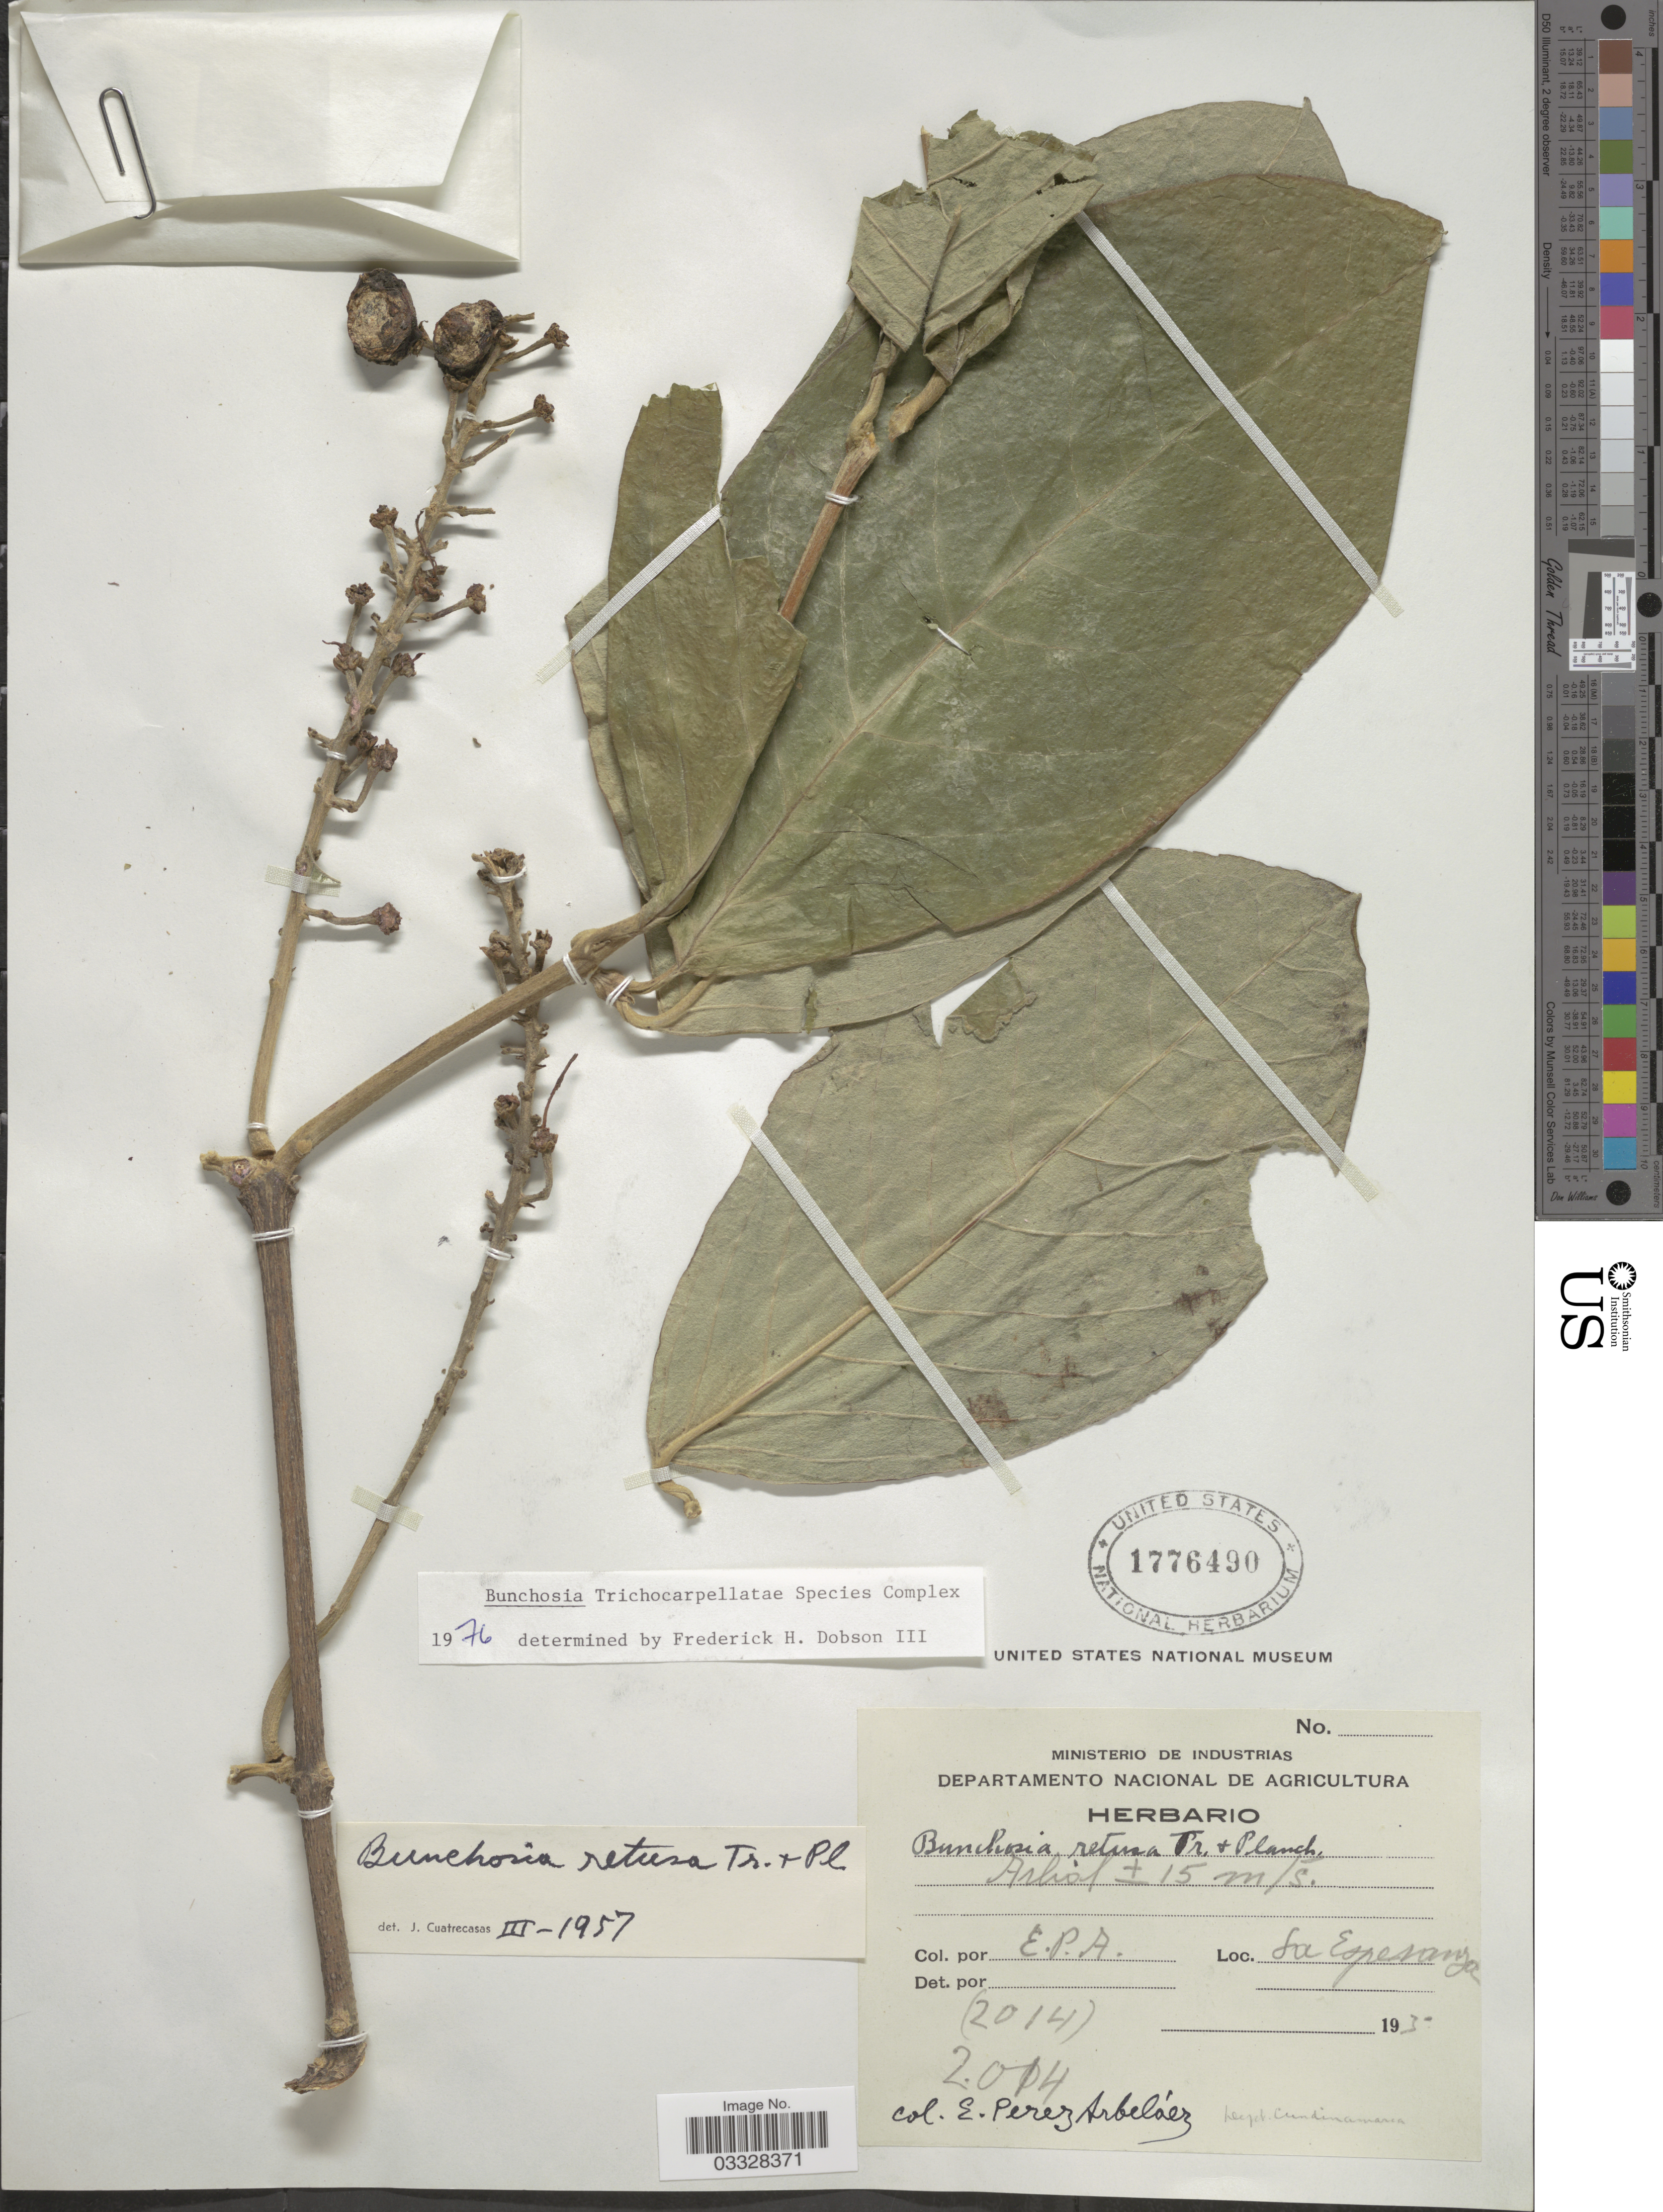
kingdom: Plantae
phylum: Tracheophyta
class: Magnoliopsida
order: Malpighiales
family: Malpighiaceae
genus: Bunchosia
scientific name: Bunchosia retusa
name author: Triana & Planch.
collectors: E. Pérez Arbeláez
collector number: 2014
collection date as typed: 193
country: Colombia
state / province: Cundinamarca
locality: La Esperanza. Dept. Cundinamarca.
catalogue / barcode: US 1776490